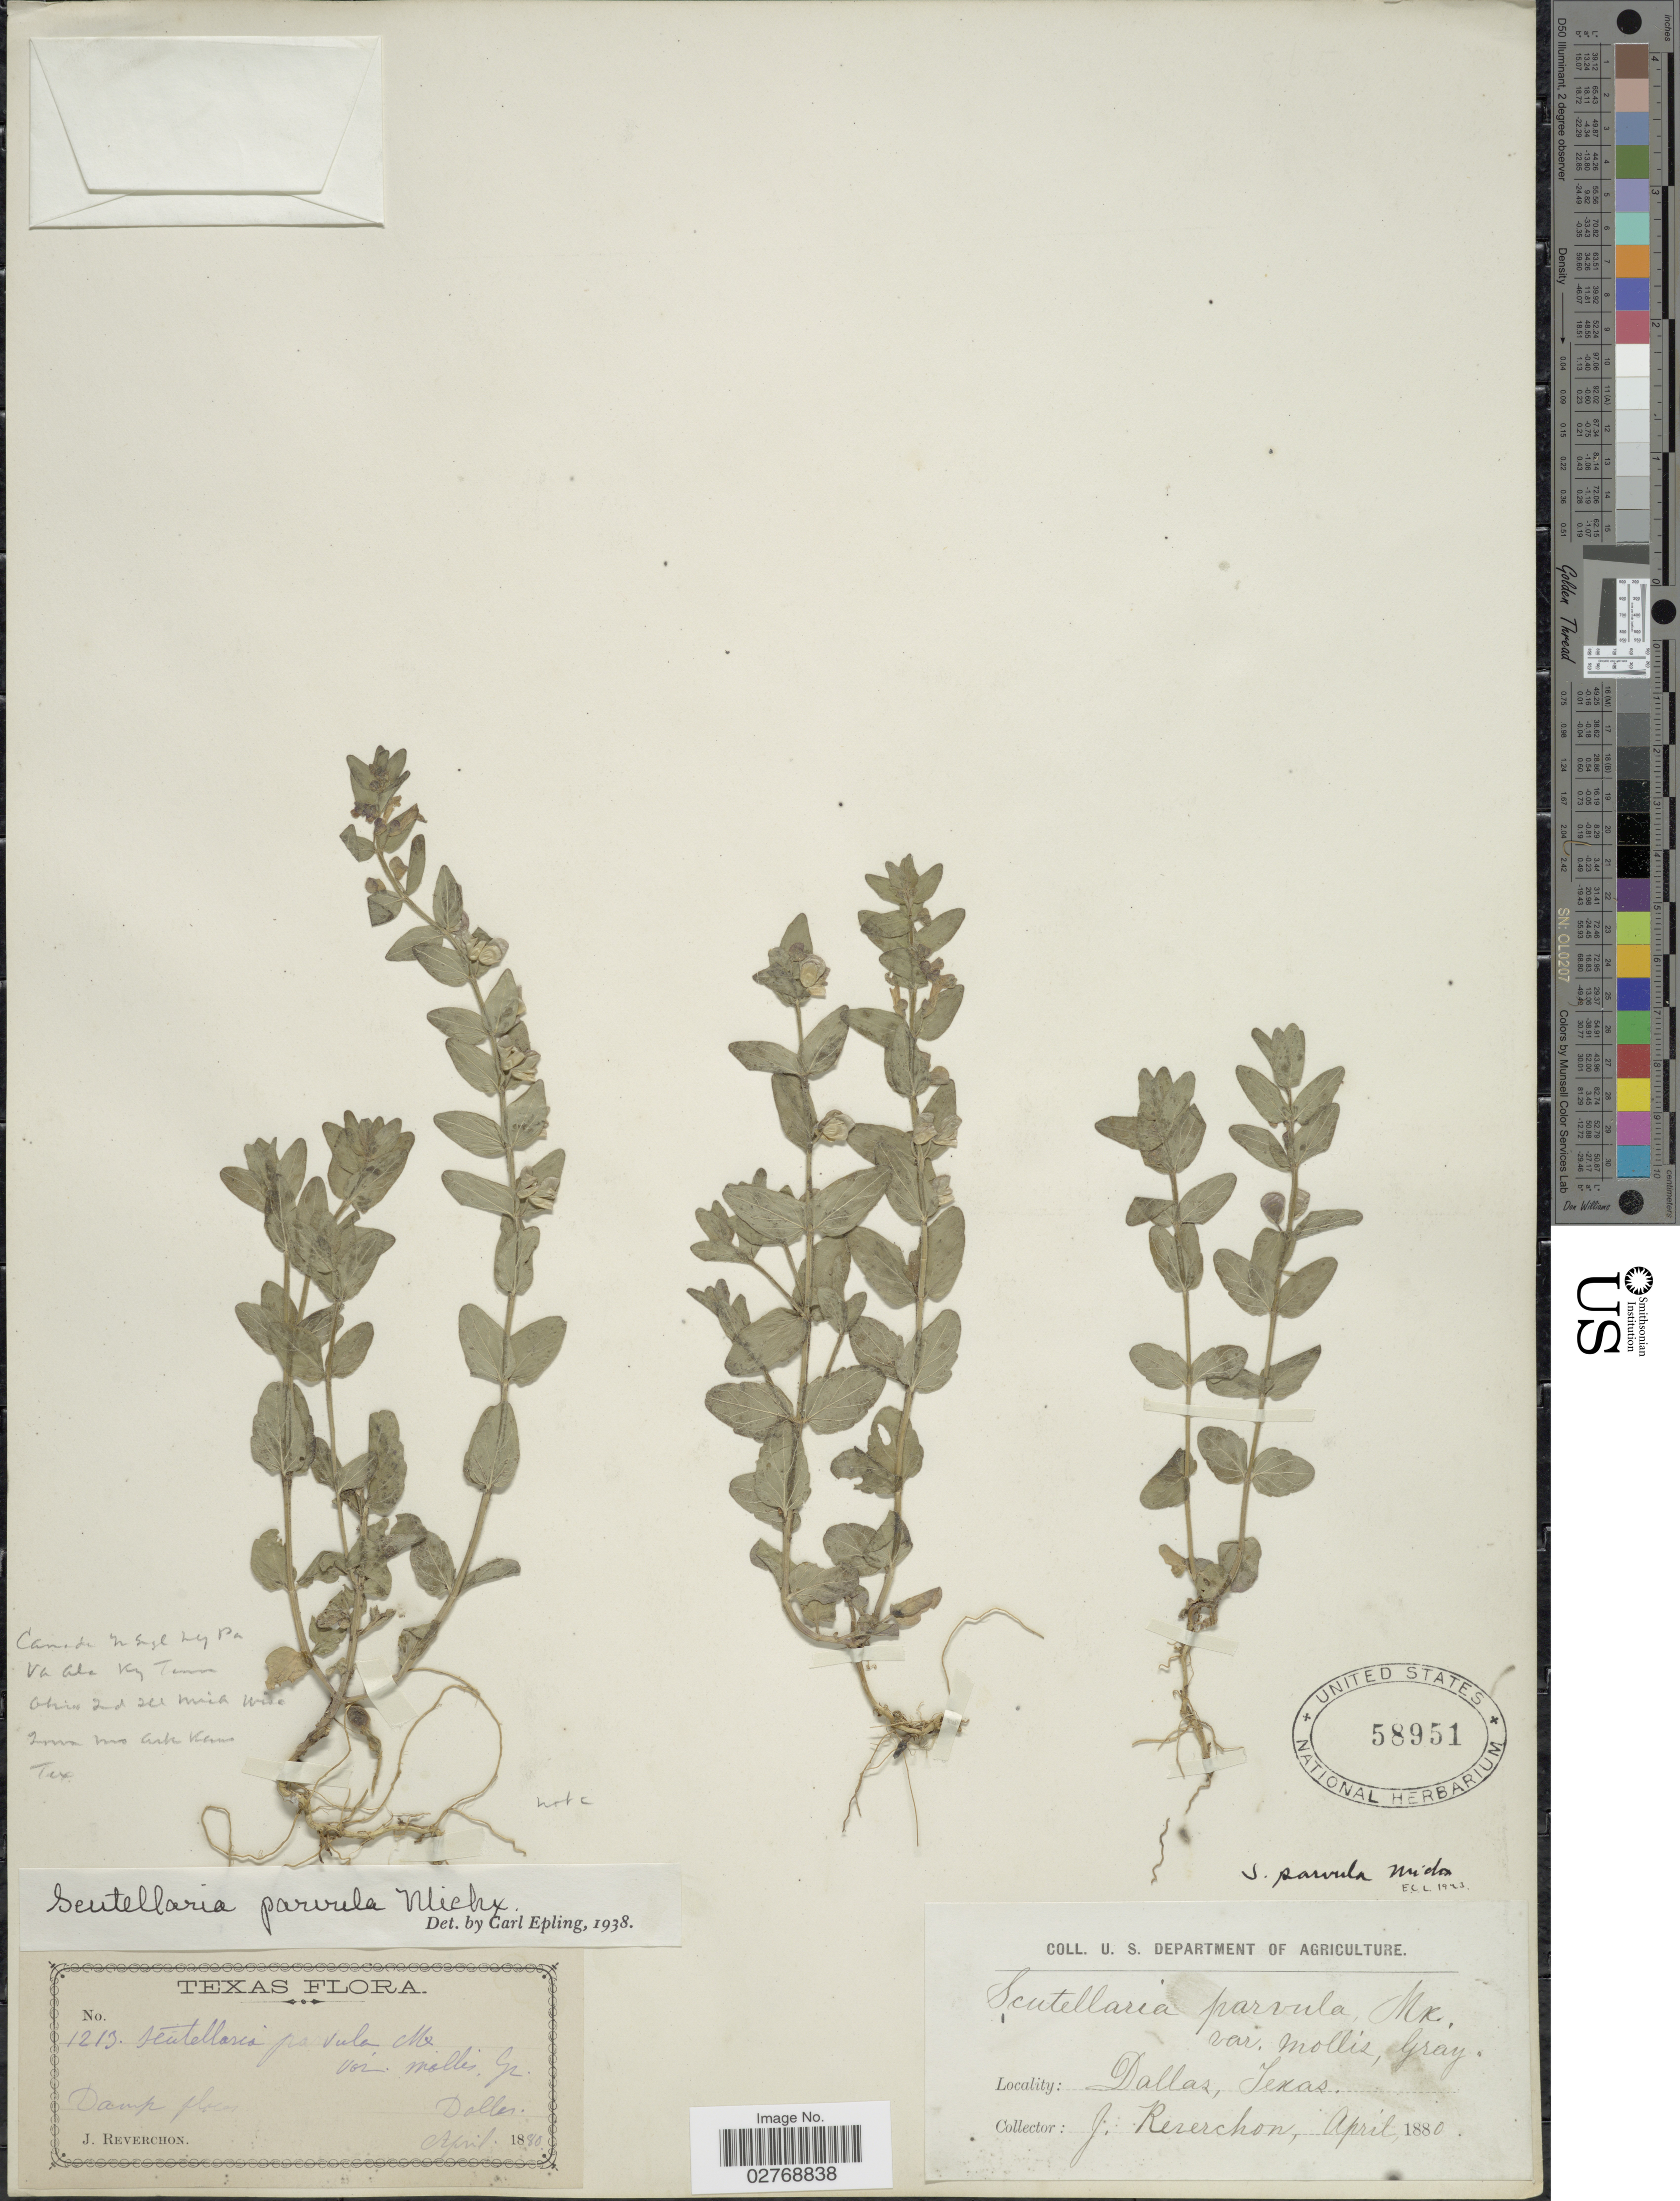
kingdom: Plantae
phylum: Tracheophyta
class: Magnoliopsida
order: Lamiales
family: Lamiaceae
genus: Scutellaria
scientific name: Scutellaria parvula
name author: Michx.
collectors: J. Reverchon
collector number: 1213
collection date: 1880-04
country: United States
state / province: Texas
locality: Dallas.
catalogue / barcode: US 58951